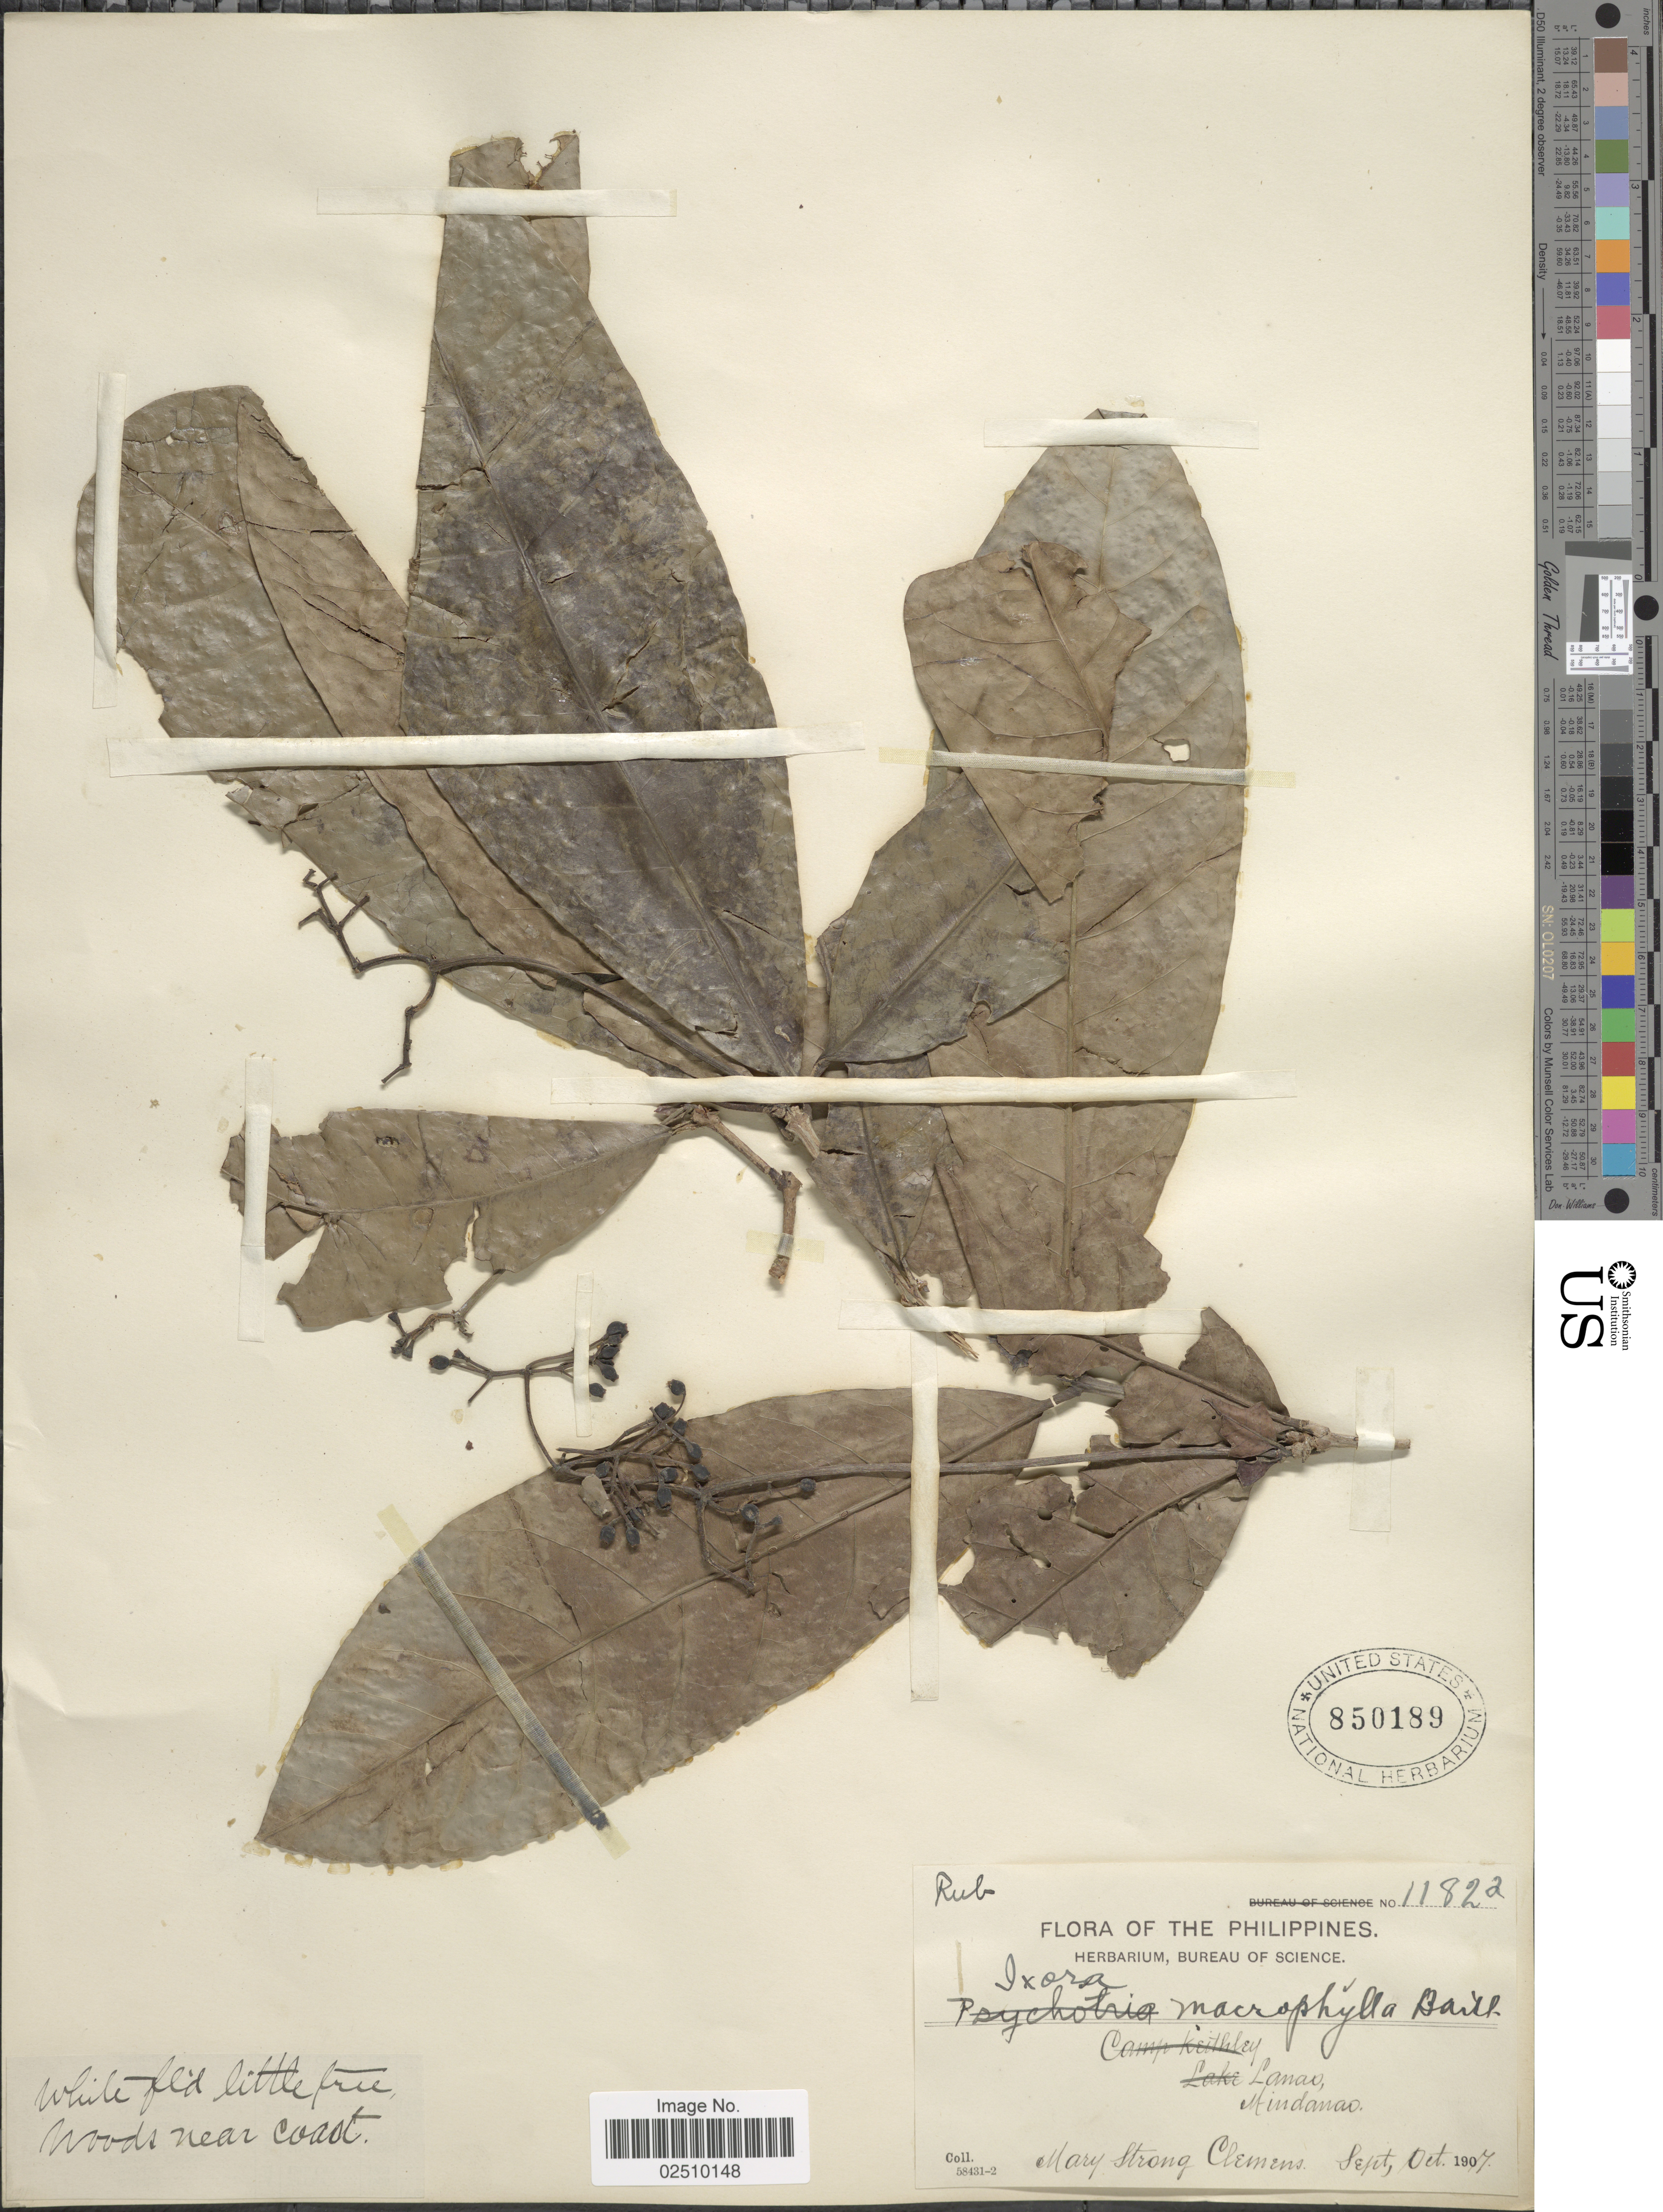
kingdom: Plantae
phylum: Tracheophyta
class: Magnoliopsida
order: Gentianales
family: Rubiaceae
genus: Ixora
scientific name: Ixora macrophylla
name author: Bartl. ex DC.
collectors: M. S. Clemens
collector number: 1182a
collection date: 1907-09/1907-10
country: Philippines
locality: Lanao, Mindanao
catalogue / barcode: US 850189